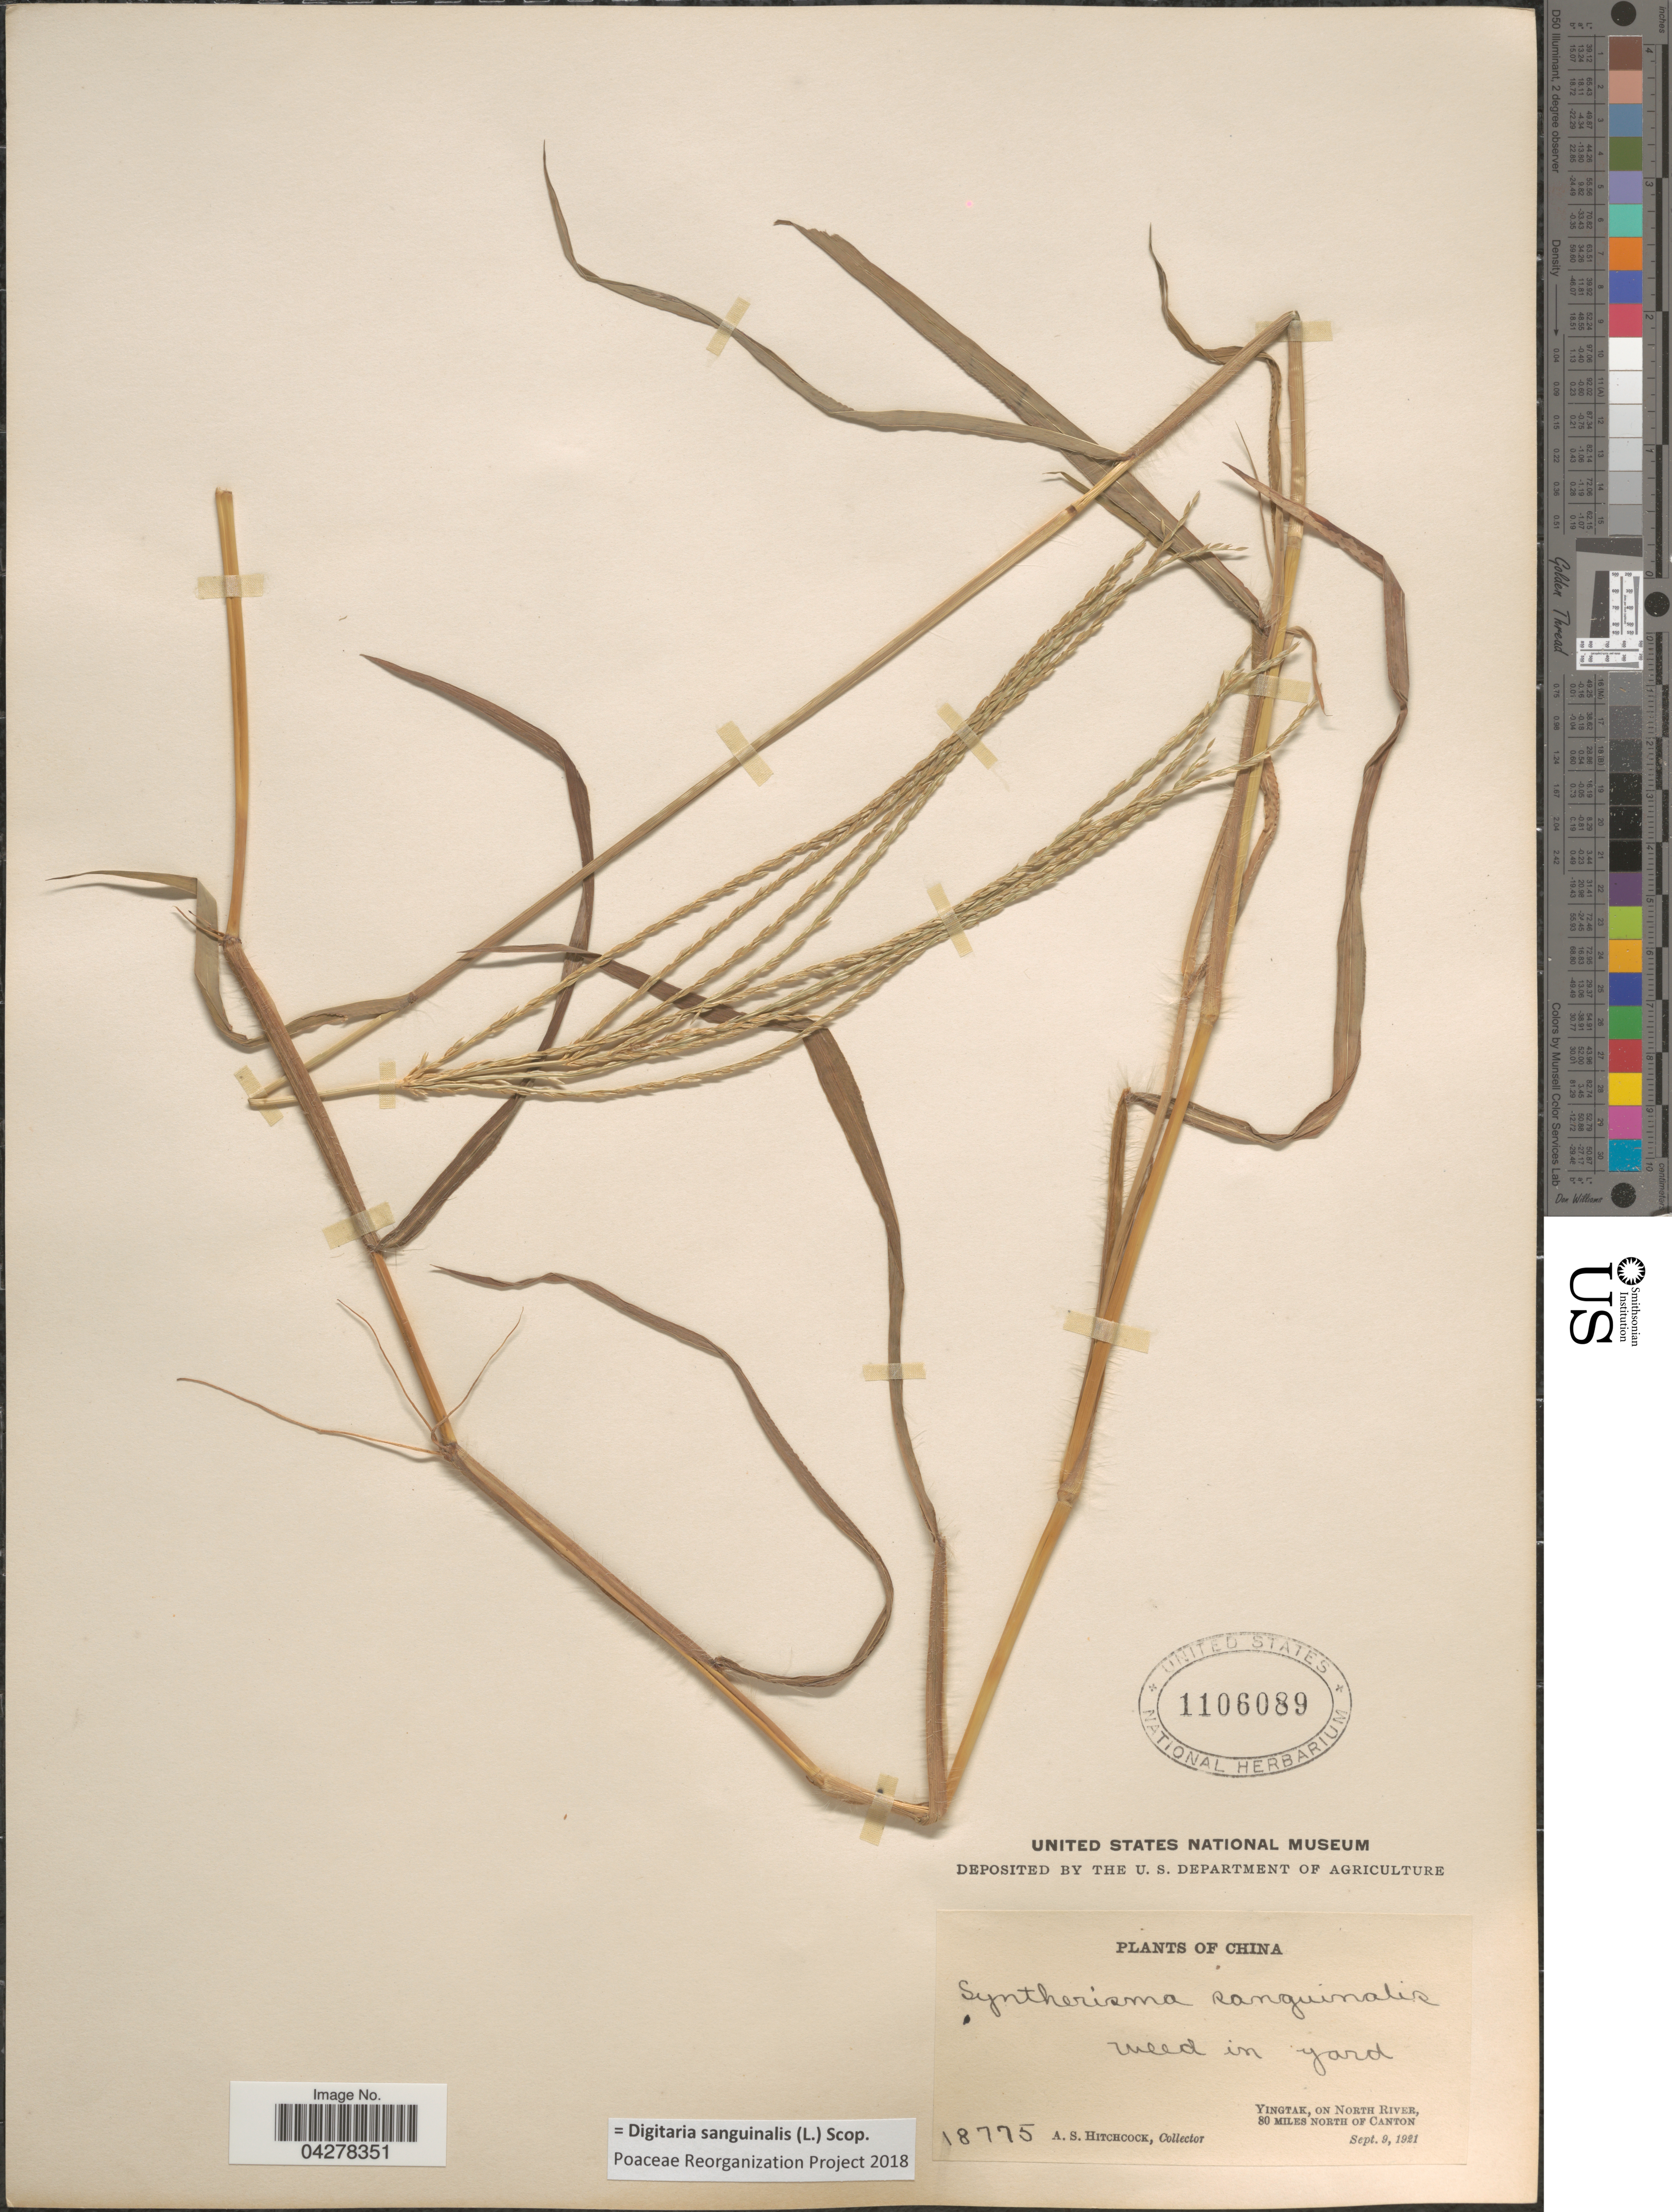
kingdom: Plantae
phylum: Tracheophyta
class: Liliopsida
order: Poales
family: Poaceae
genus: Digitaria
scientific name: Digitaria sanguinalis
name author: (L.) Scop.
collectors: A. S. Hitchcock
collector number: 18775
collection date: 1921-09-09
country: China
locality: Weed in yard. Yingtak, on North River, 80 miles North of Canton.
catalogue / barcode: US 1106089